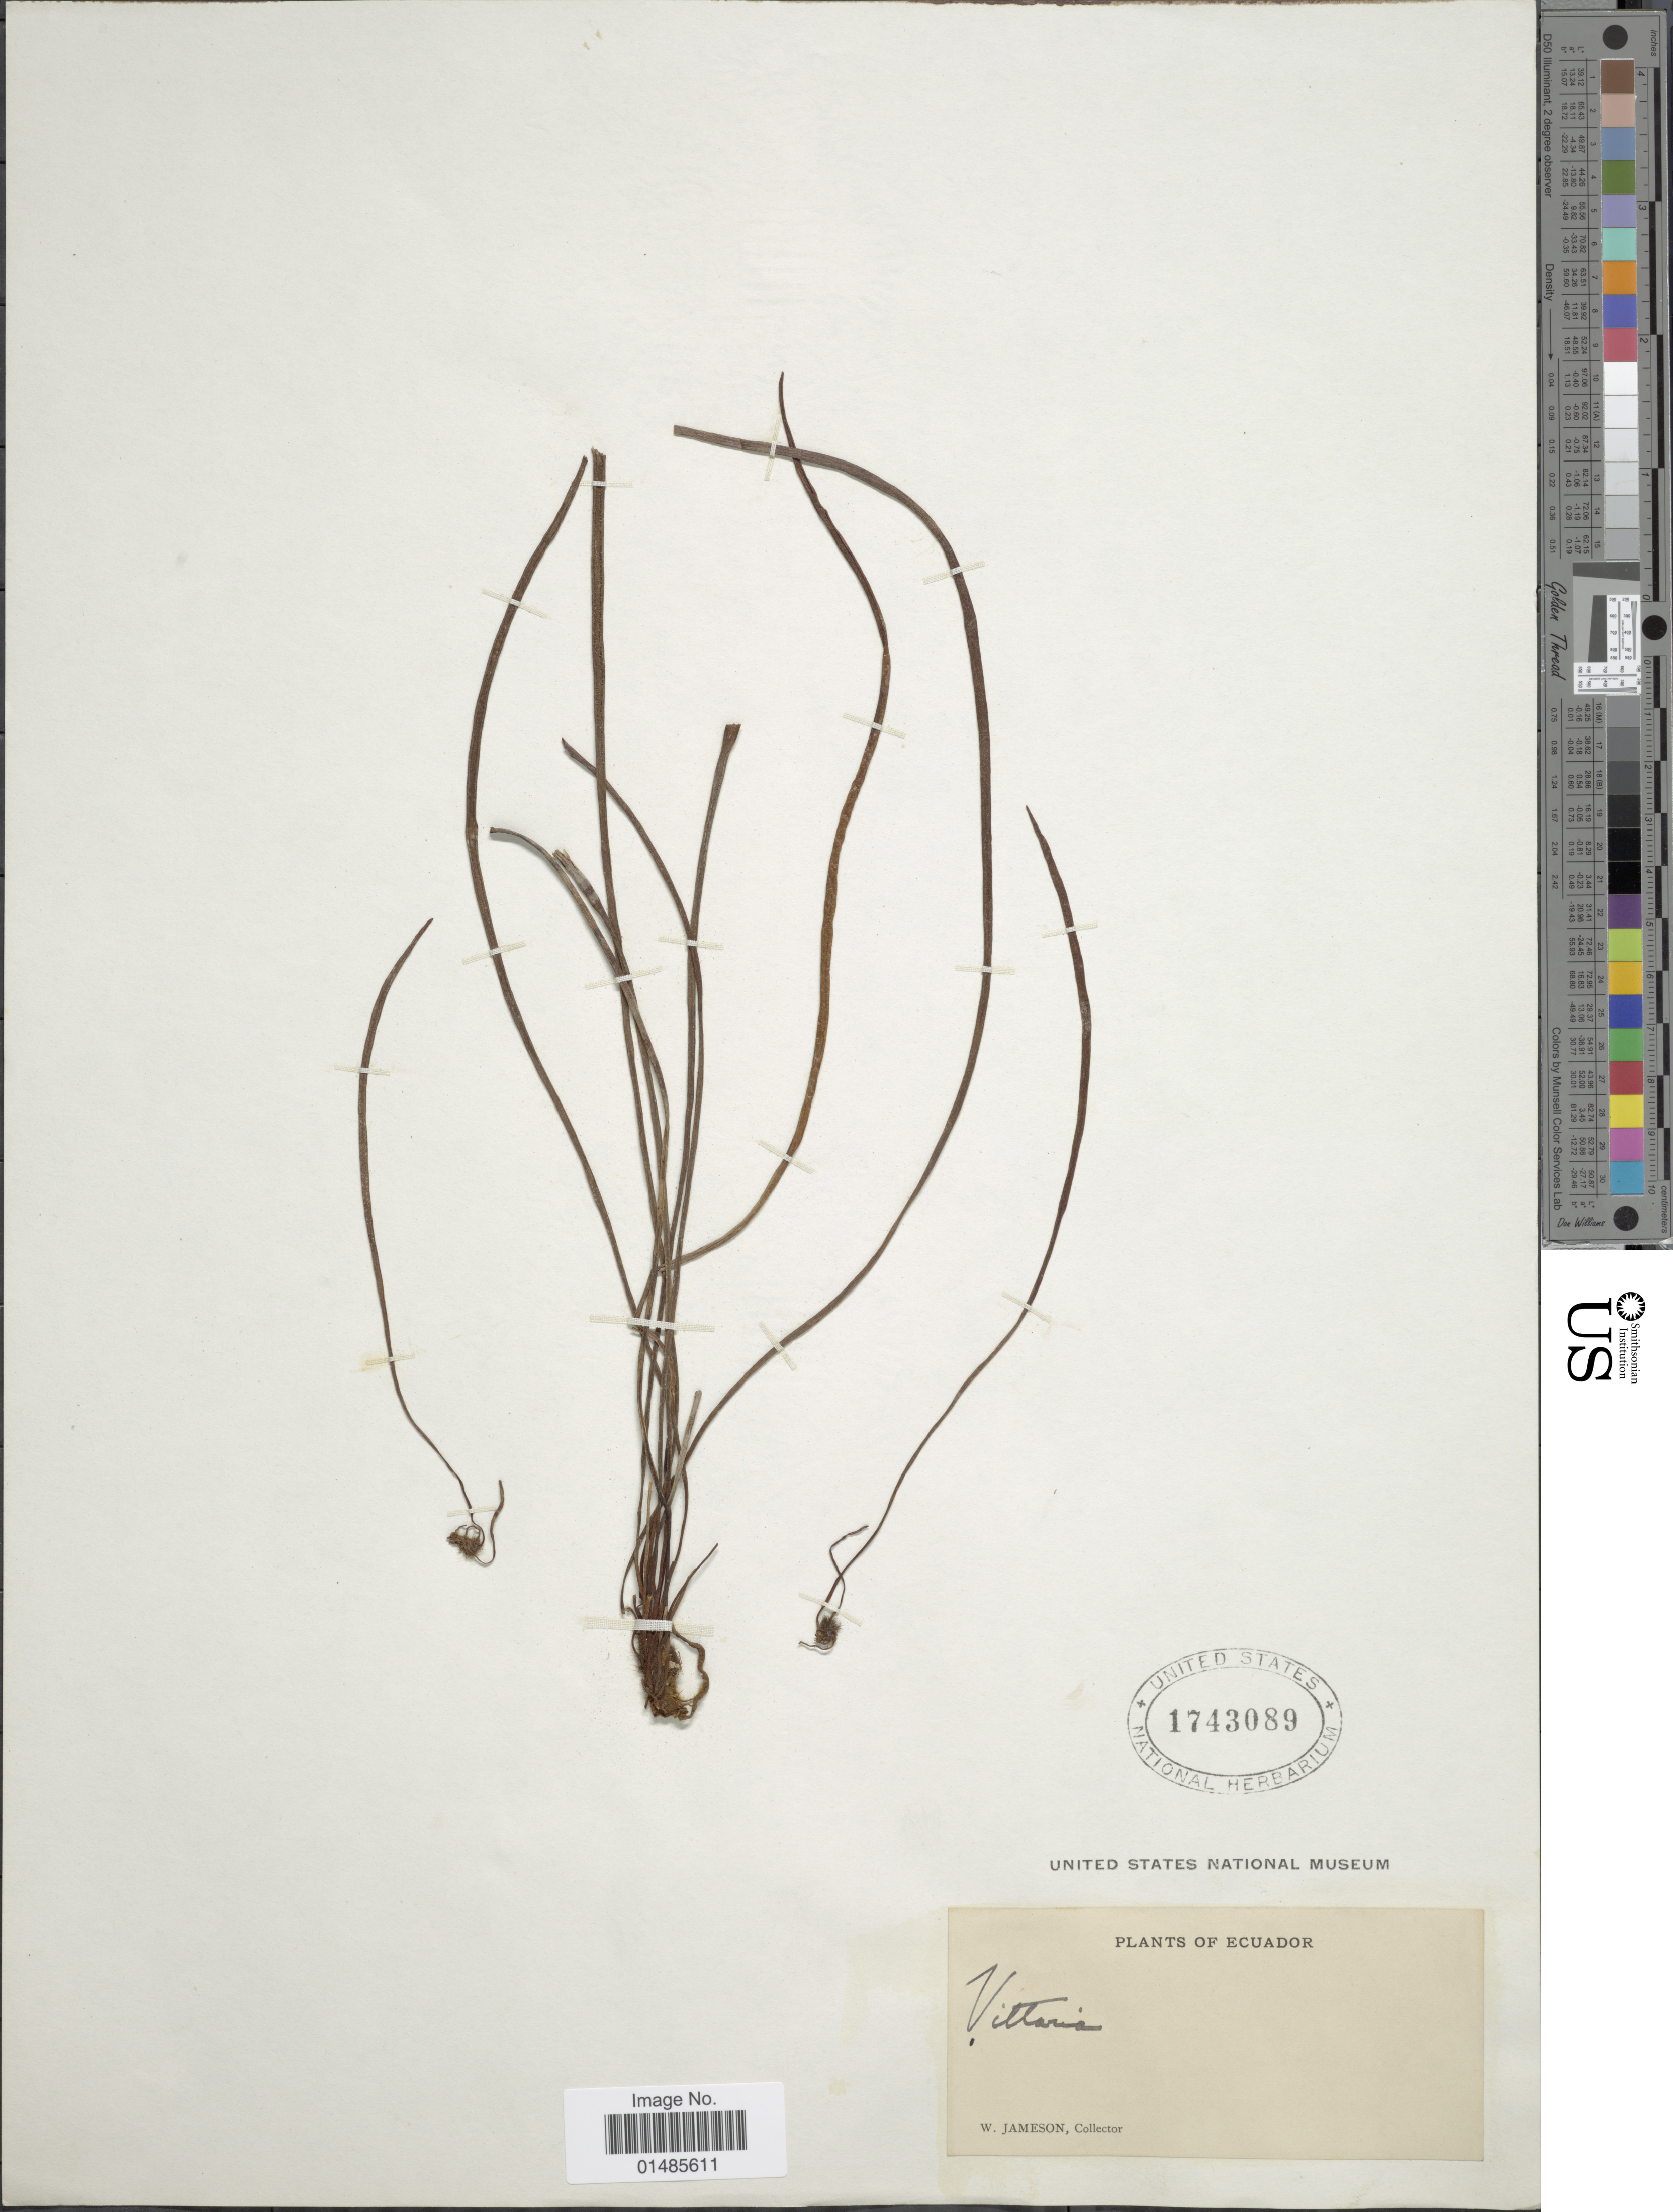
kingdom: Plantae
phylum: Tracheophyta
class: Polypodiopsida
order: Polypodiales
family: Pteridaceae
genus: Radiovittaria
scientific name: Radiovittaria sp.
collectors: W. Jameson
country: Ecuador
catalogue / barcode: US 1743089